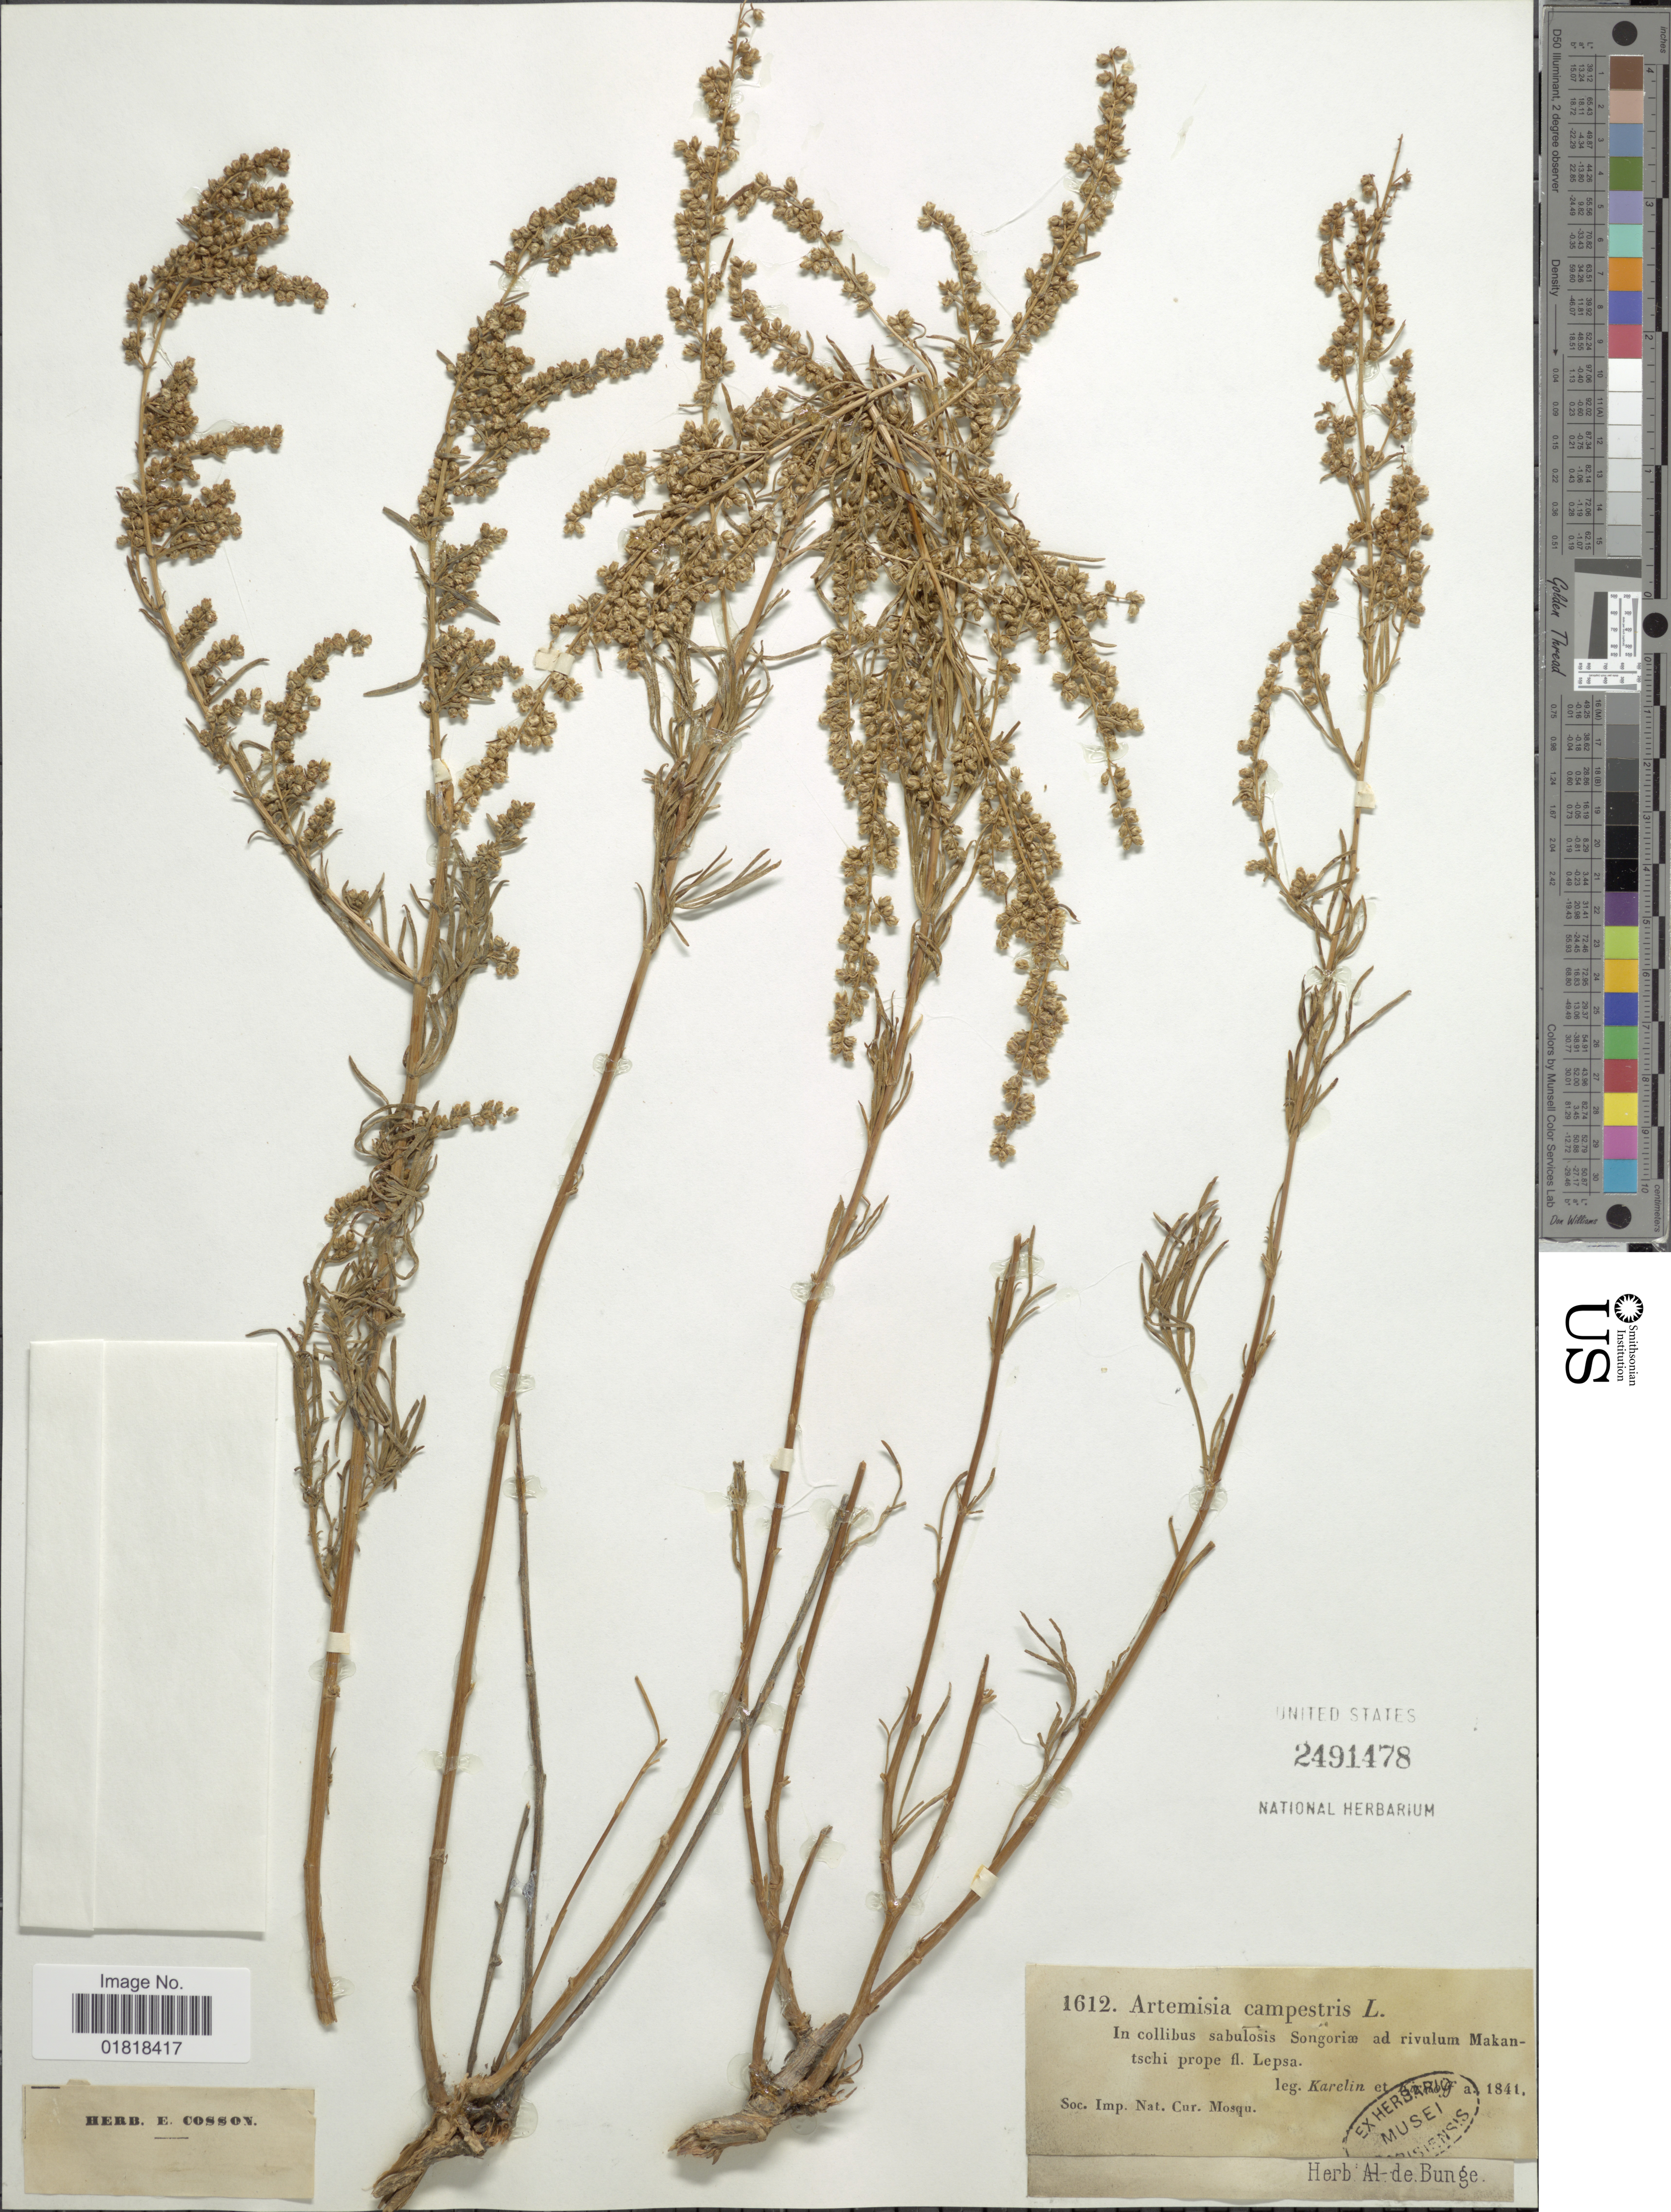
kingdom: Plantae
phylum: Tracheophyta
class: Magnoliopsida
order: Asterales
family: Asteraceae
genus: Artemisia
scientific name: Artemisia campestris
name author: L.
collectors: G. S. Karelin & I. Kiriloff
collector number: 1612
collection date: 1841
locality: In collibus sabulosis Songoriae ad rivulum Makantschi prope fl. Lepsa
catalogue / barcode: US 2491478